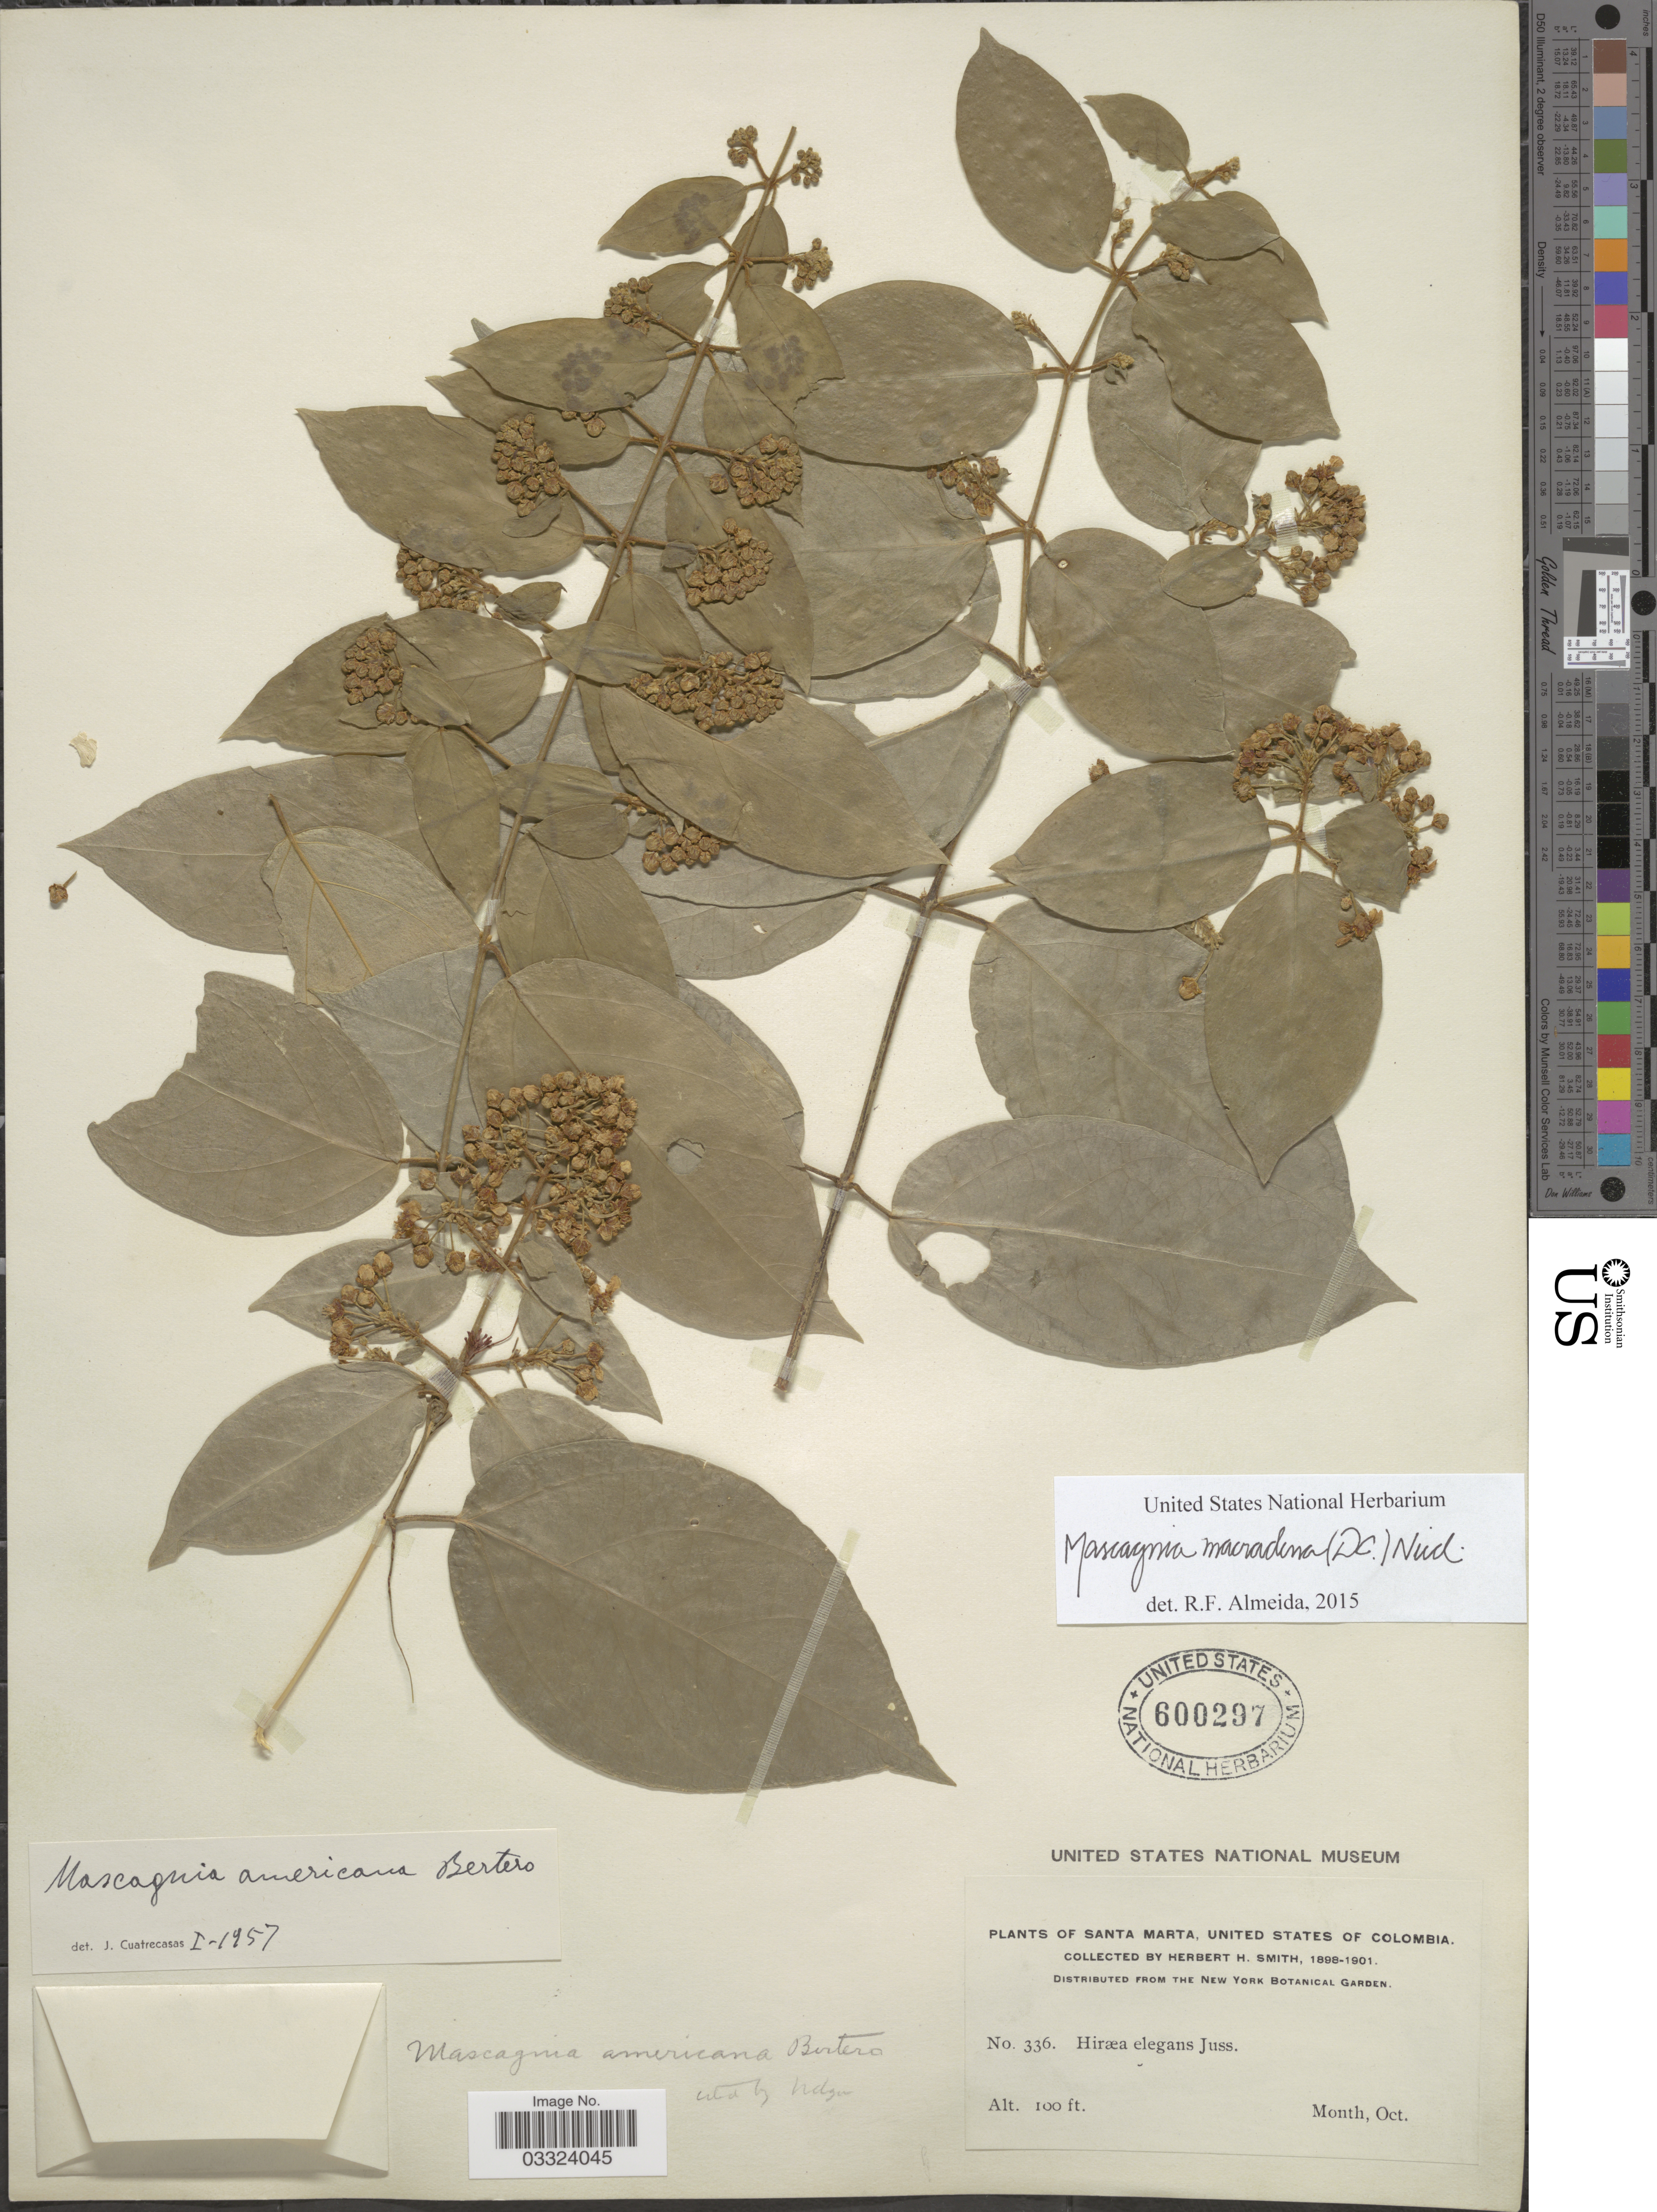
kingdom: Plantae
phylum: Tracheophyta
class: Magnoliopsida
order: Malpighiales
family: Malpighiaceae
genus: Mascagnia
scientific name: Mascagnia macradena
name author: (DC.) Nied.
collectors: Herbert H. Smith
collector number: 336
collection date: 1898-10/1901-10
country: Colombia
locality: Santa Marta, United States of Colombia.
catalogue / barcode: US 600297